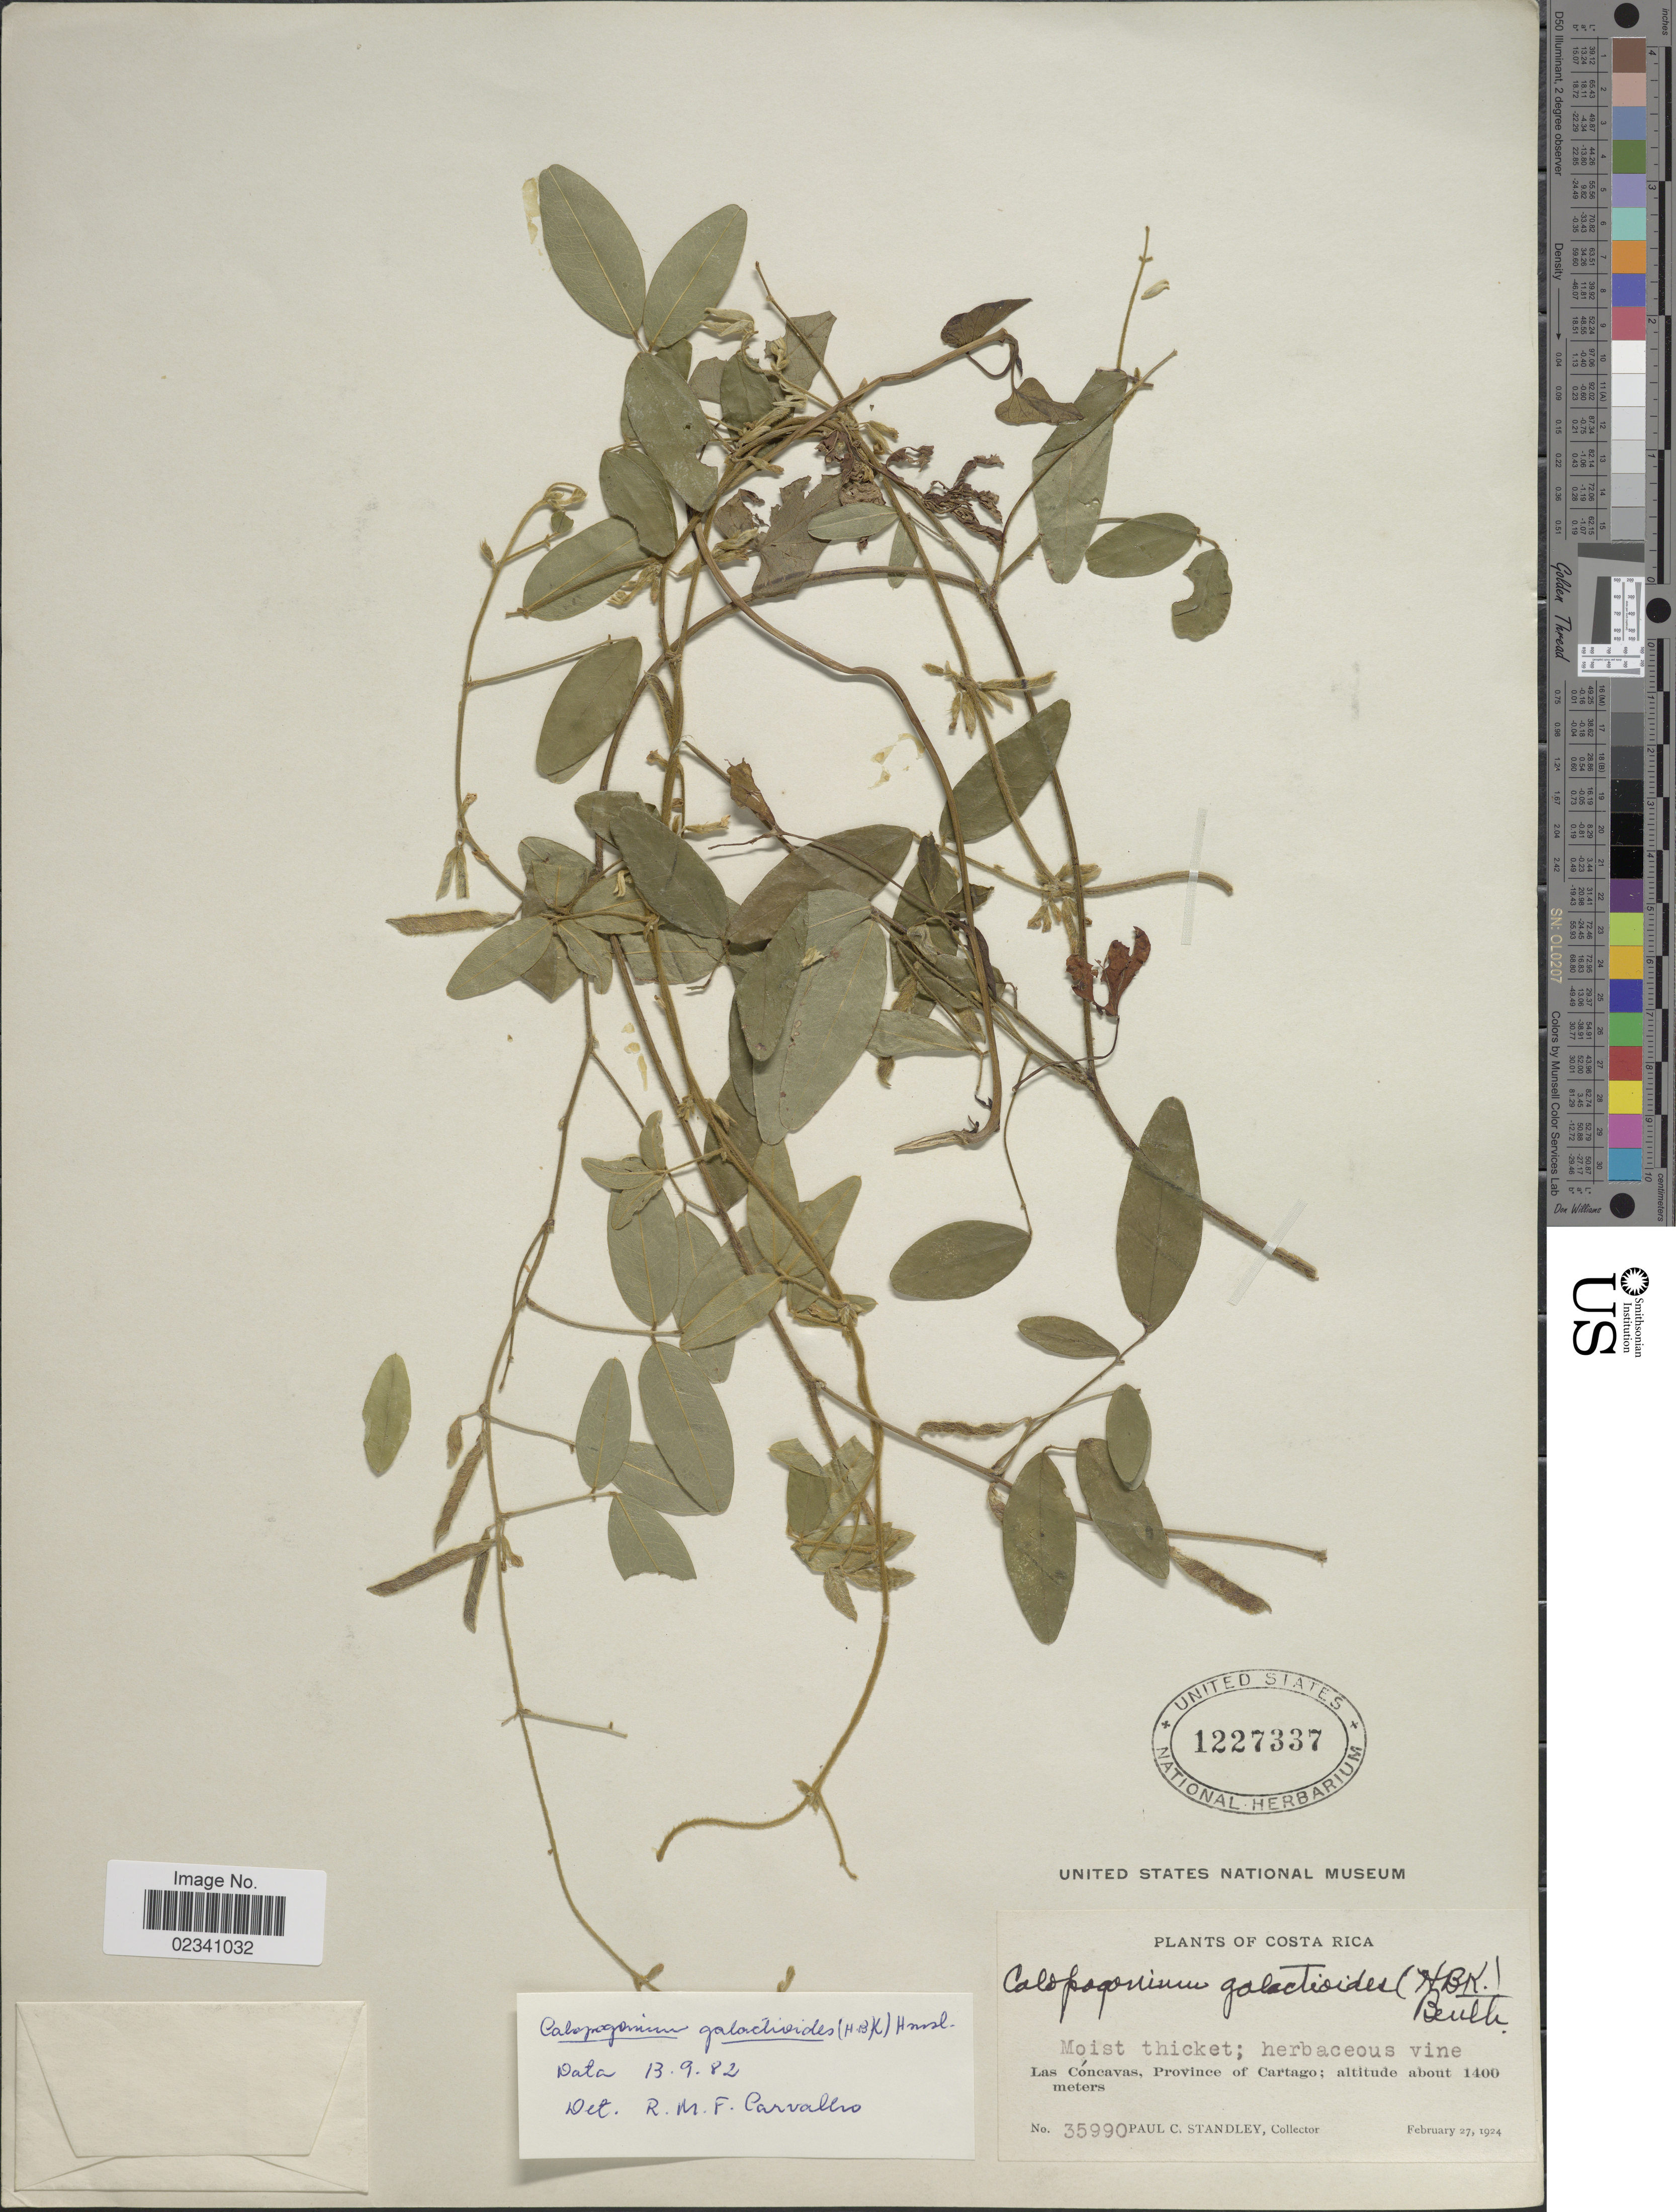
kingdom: Plantae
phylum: Tracheophyta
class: Magnoliopsida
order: Fabales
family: Fabaceae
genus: Calopogonium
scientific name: Calopogonium galactioides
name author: (Kunth) Hemsl.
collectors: P. C. Standley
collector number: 35990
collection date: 1924-02-27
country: Costa Rica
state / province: Cartago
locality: Moist thicket, Las Concavas, Province of Cartago.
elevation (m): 1400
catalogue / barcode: US 1227337